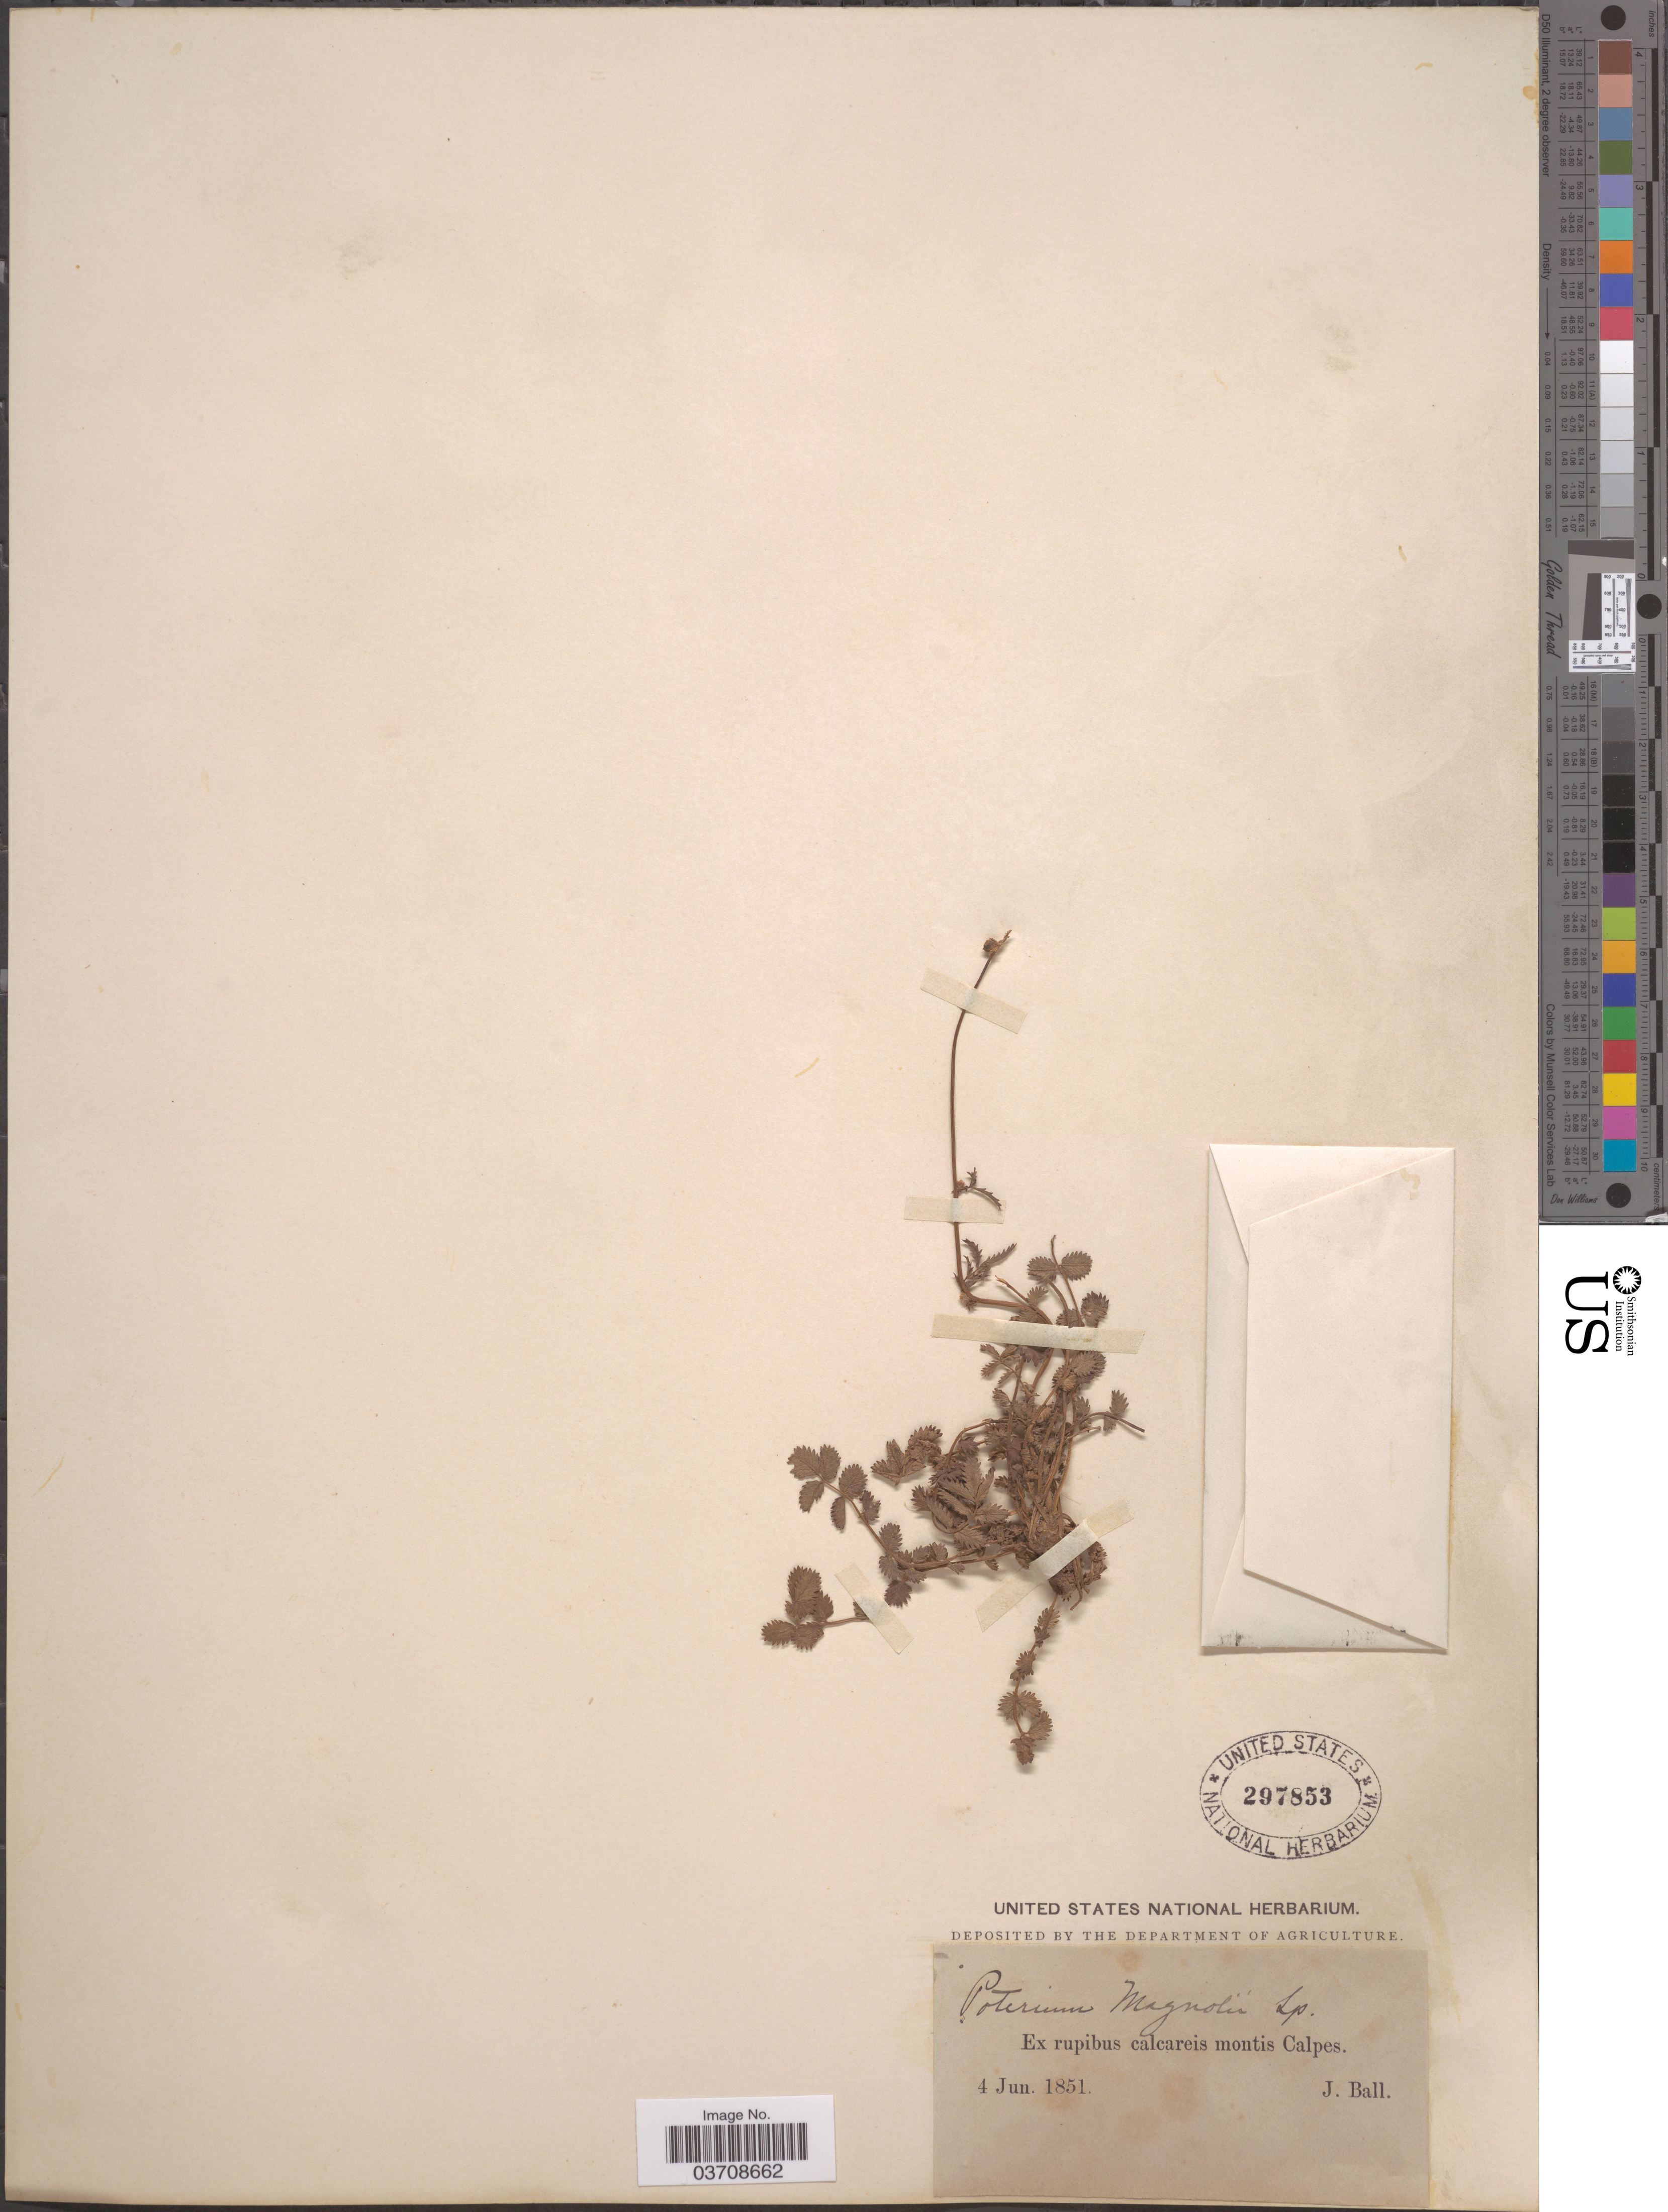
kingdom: Plantae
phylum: Tracheophyta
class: Magnoliopsida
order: Rosales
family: Rosaceae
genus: Sanguisorba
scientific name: Sanguisorba verrucosa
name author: (Link ex G. Don) Ces.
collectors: J. Ball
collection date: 1851-06-04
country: Spain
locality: Ex rupibus calcareis montis Calpes.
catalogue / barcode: US 297853